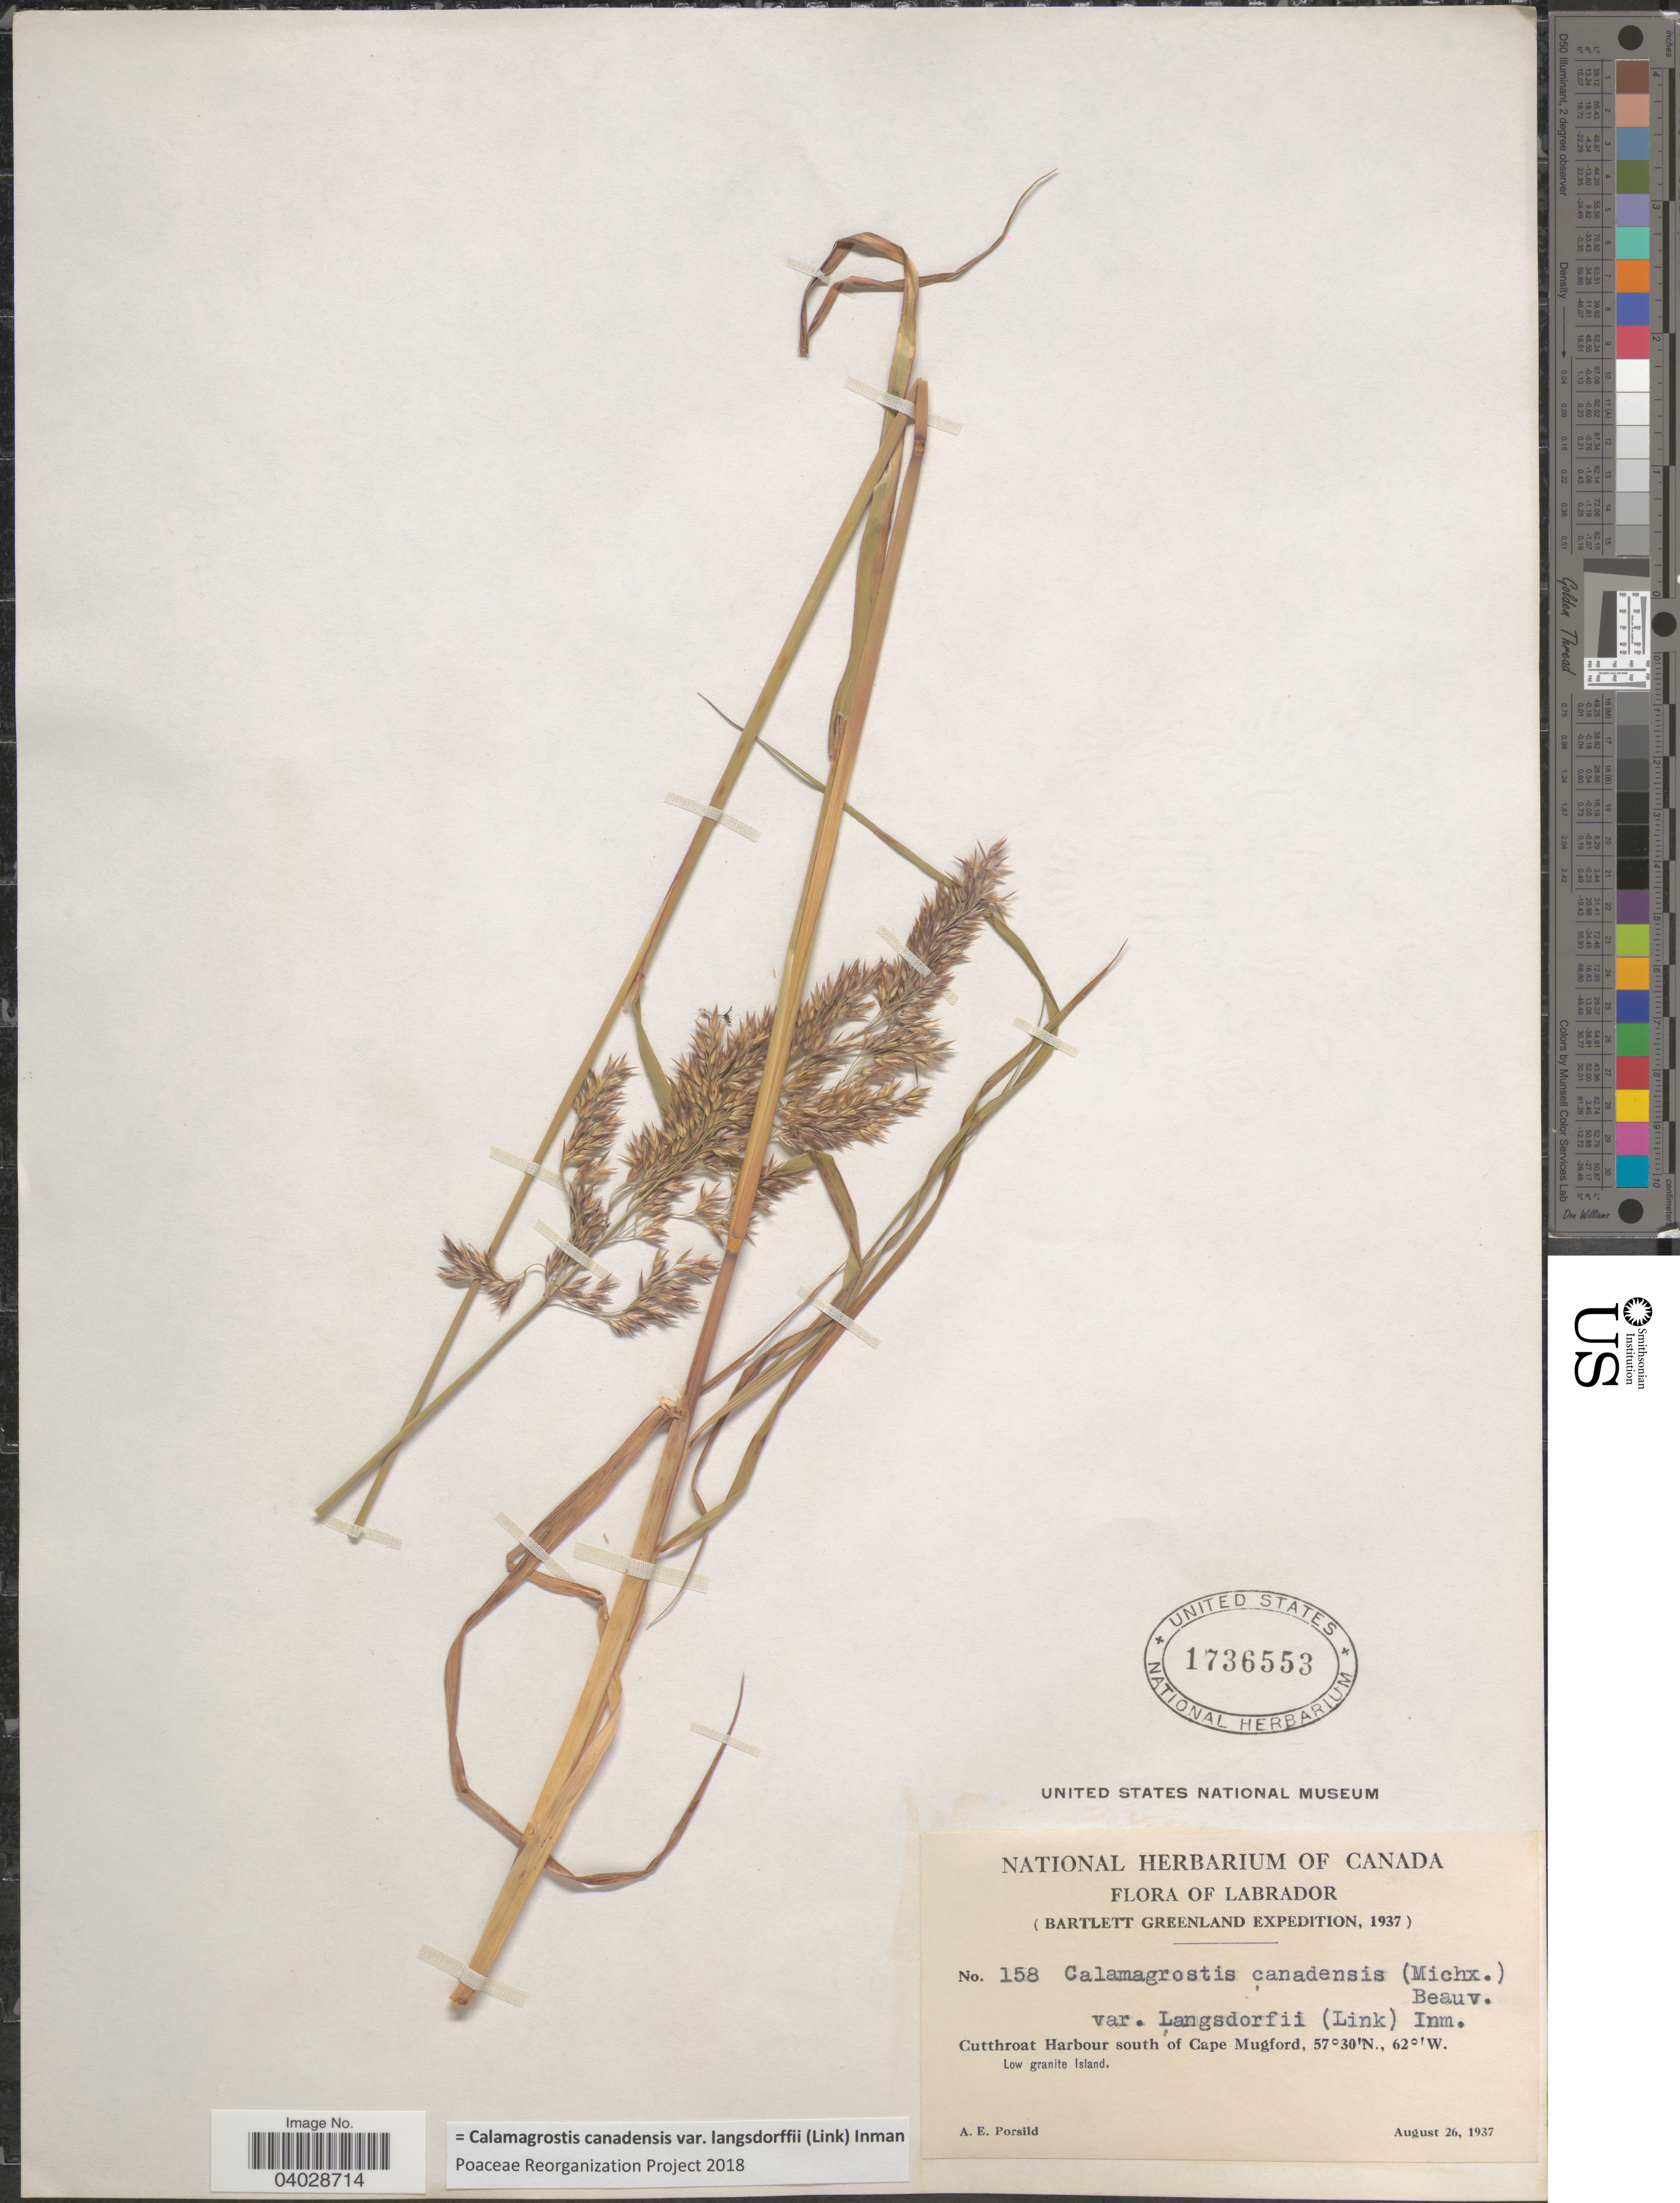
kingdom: Plantae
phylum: Tracheophyta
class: Liliopsida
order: Poales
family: Poaceae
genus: Calamagrostis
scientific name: Calamagrostis canadensis var. langsdorffii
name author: (Link) Inman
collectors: A. E. Porsild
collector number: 158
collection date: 1937-08-26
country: Canada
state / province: Newfoundland and Labrador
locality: Labrador. Cutthroat Harbour south of Cape Mugford. Low granite Island.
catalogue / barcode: US 1736553